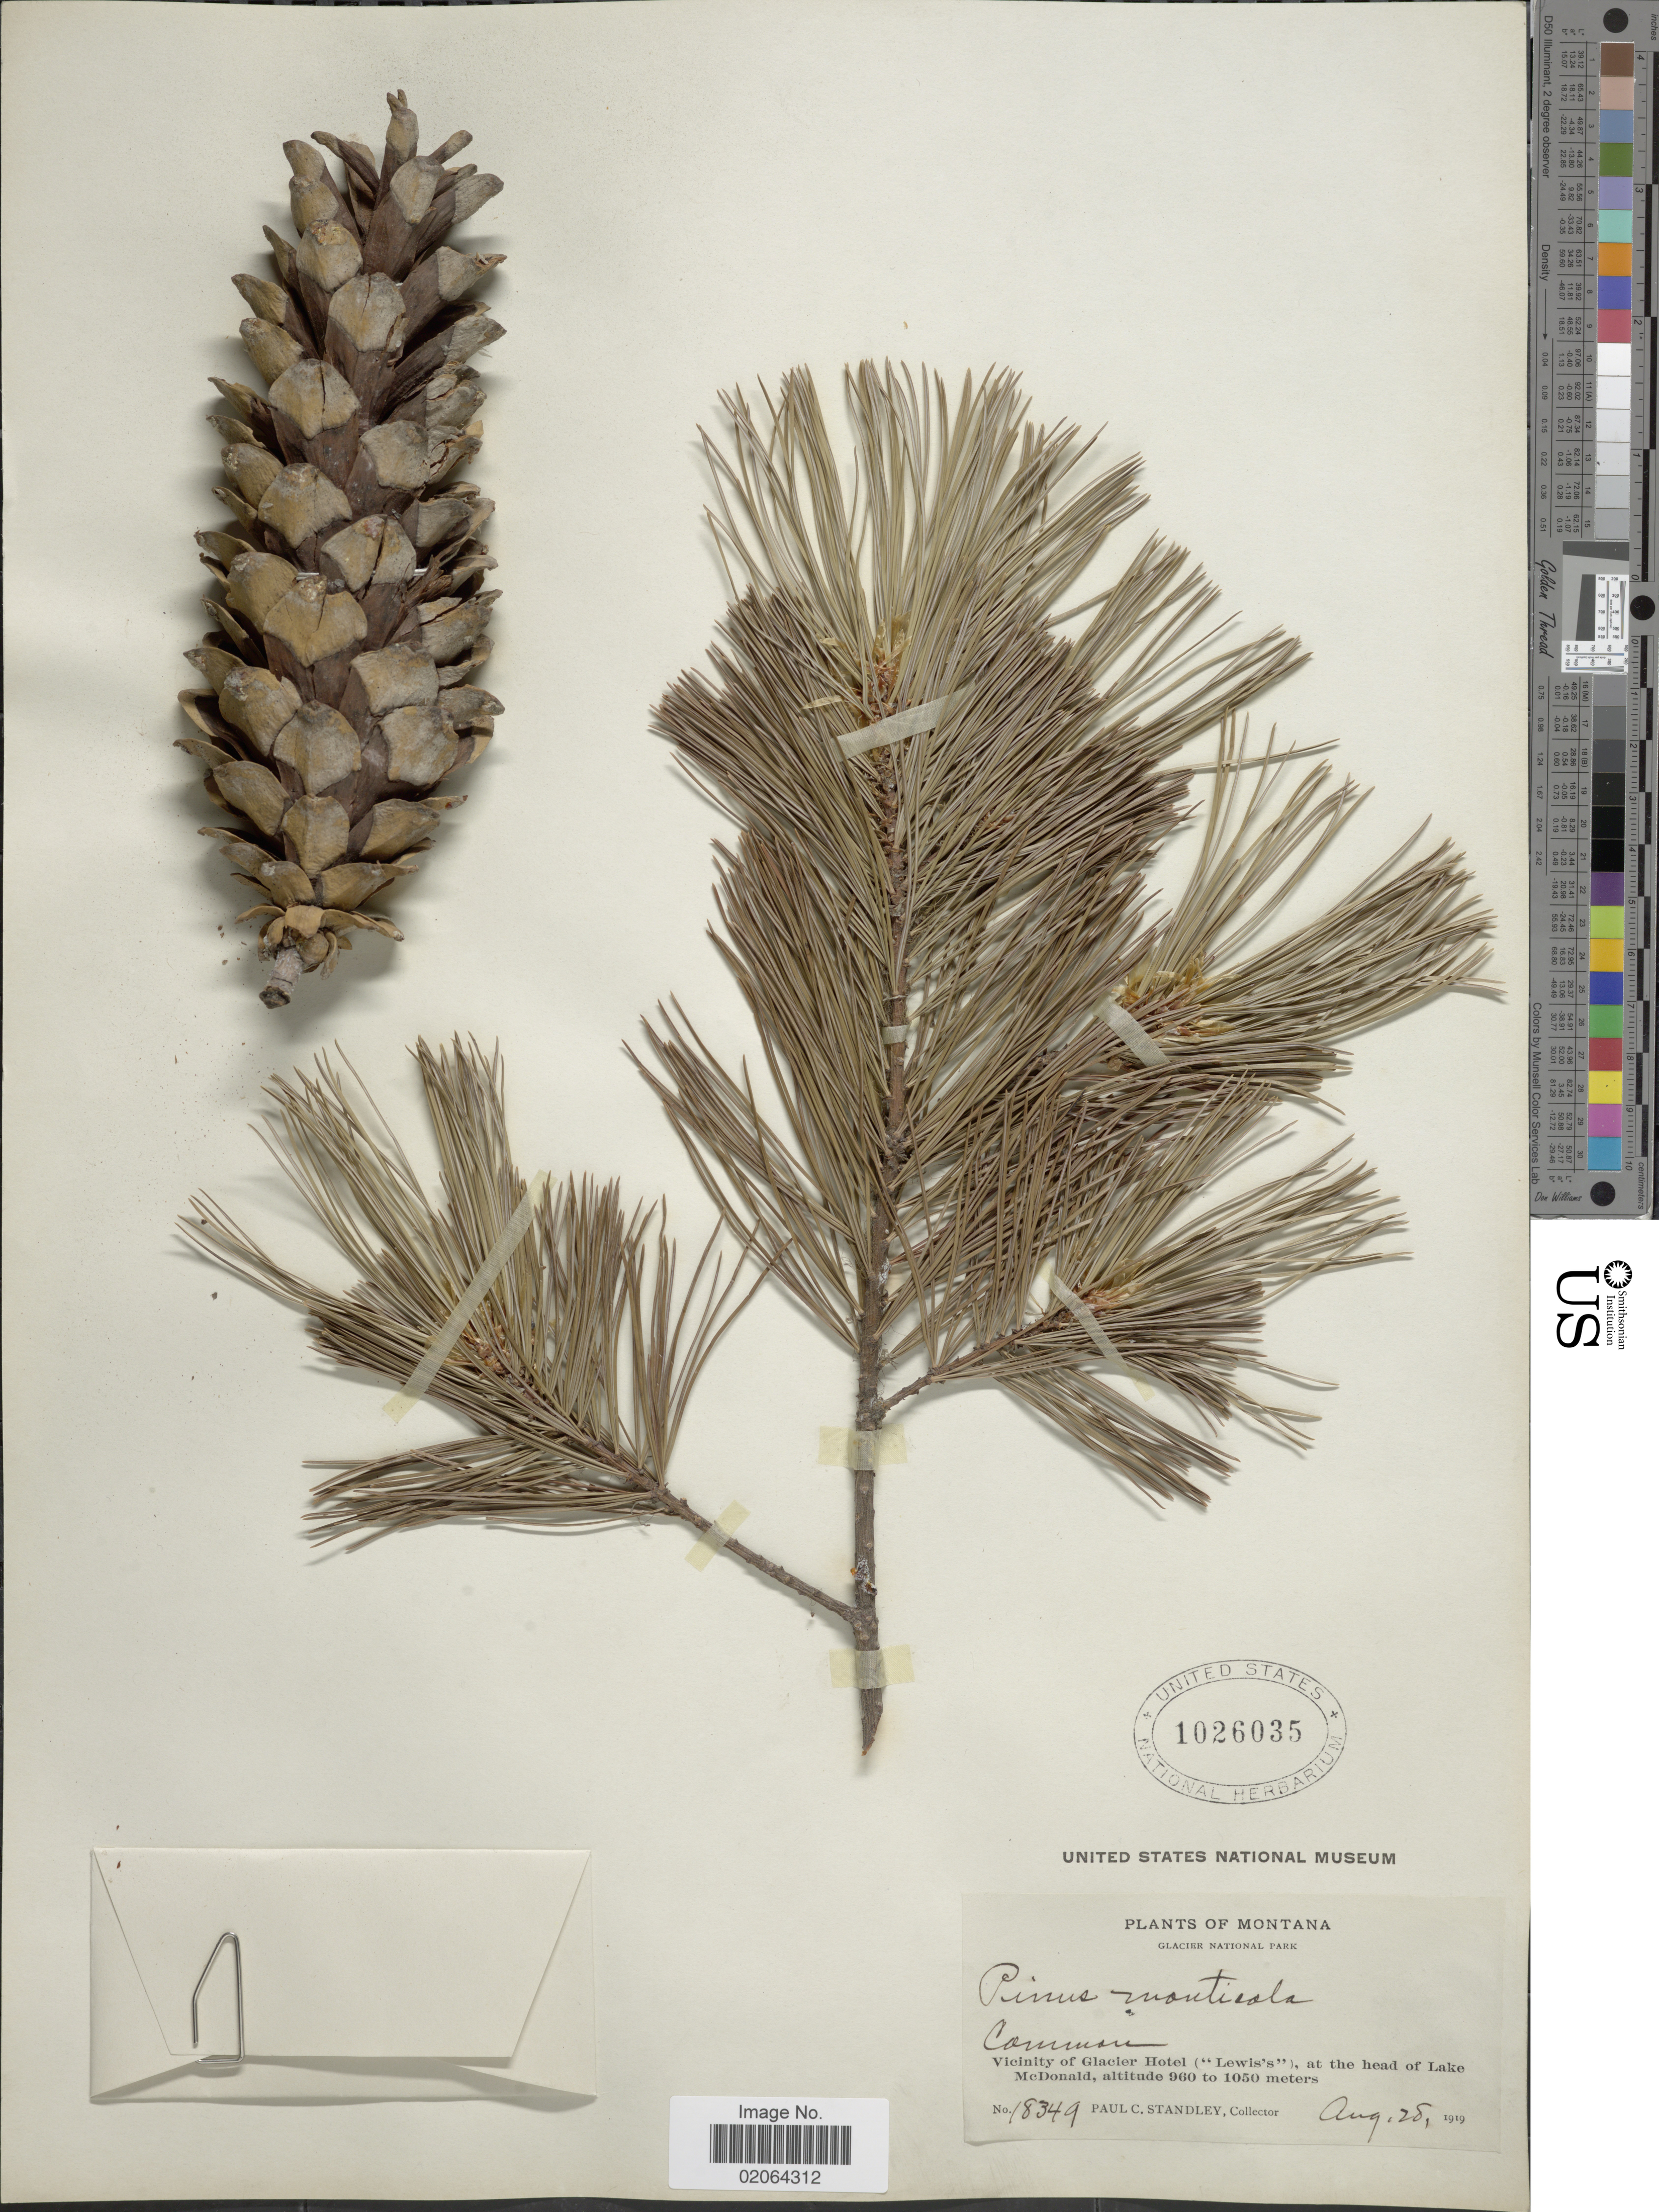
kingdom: Plantae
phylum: Tracheophyta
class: Pinopsida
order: Pinales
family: Pinaceae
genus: Pinus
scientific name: Pinus monticola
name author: Douglas ex D. Don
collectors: P. C. Standley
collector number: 18349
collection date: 1919-08-28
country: United States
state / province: Montana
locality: Montana, Glacier National Park, Vicinity of Glacier Hotel ("Lewis") at the head of Lake McDonald.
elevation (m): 960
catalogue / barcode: US 1026035